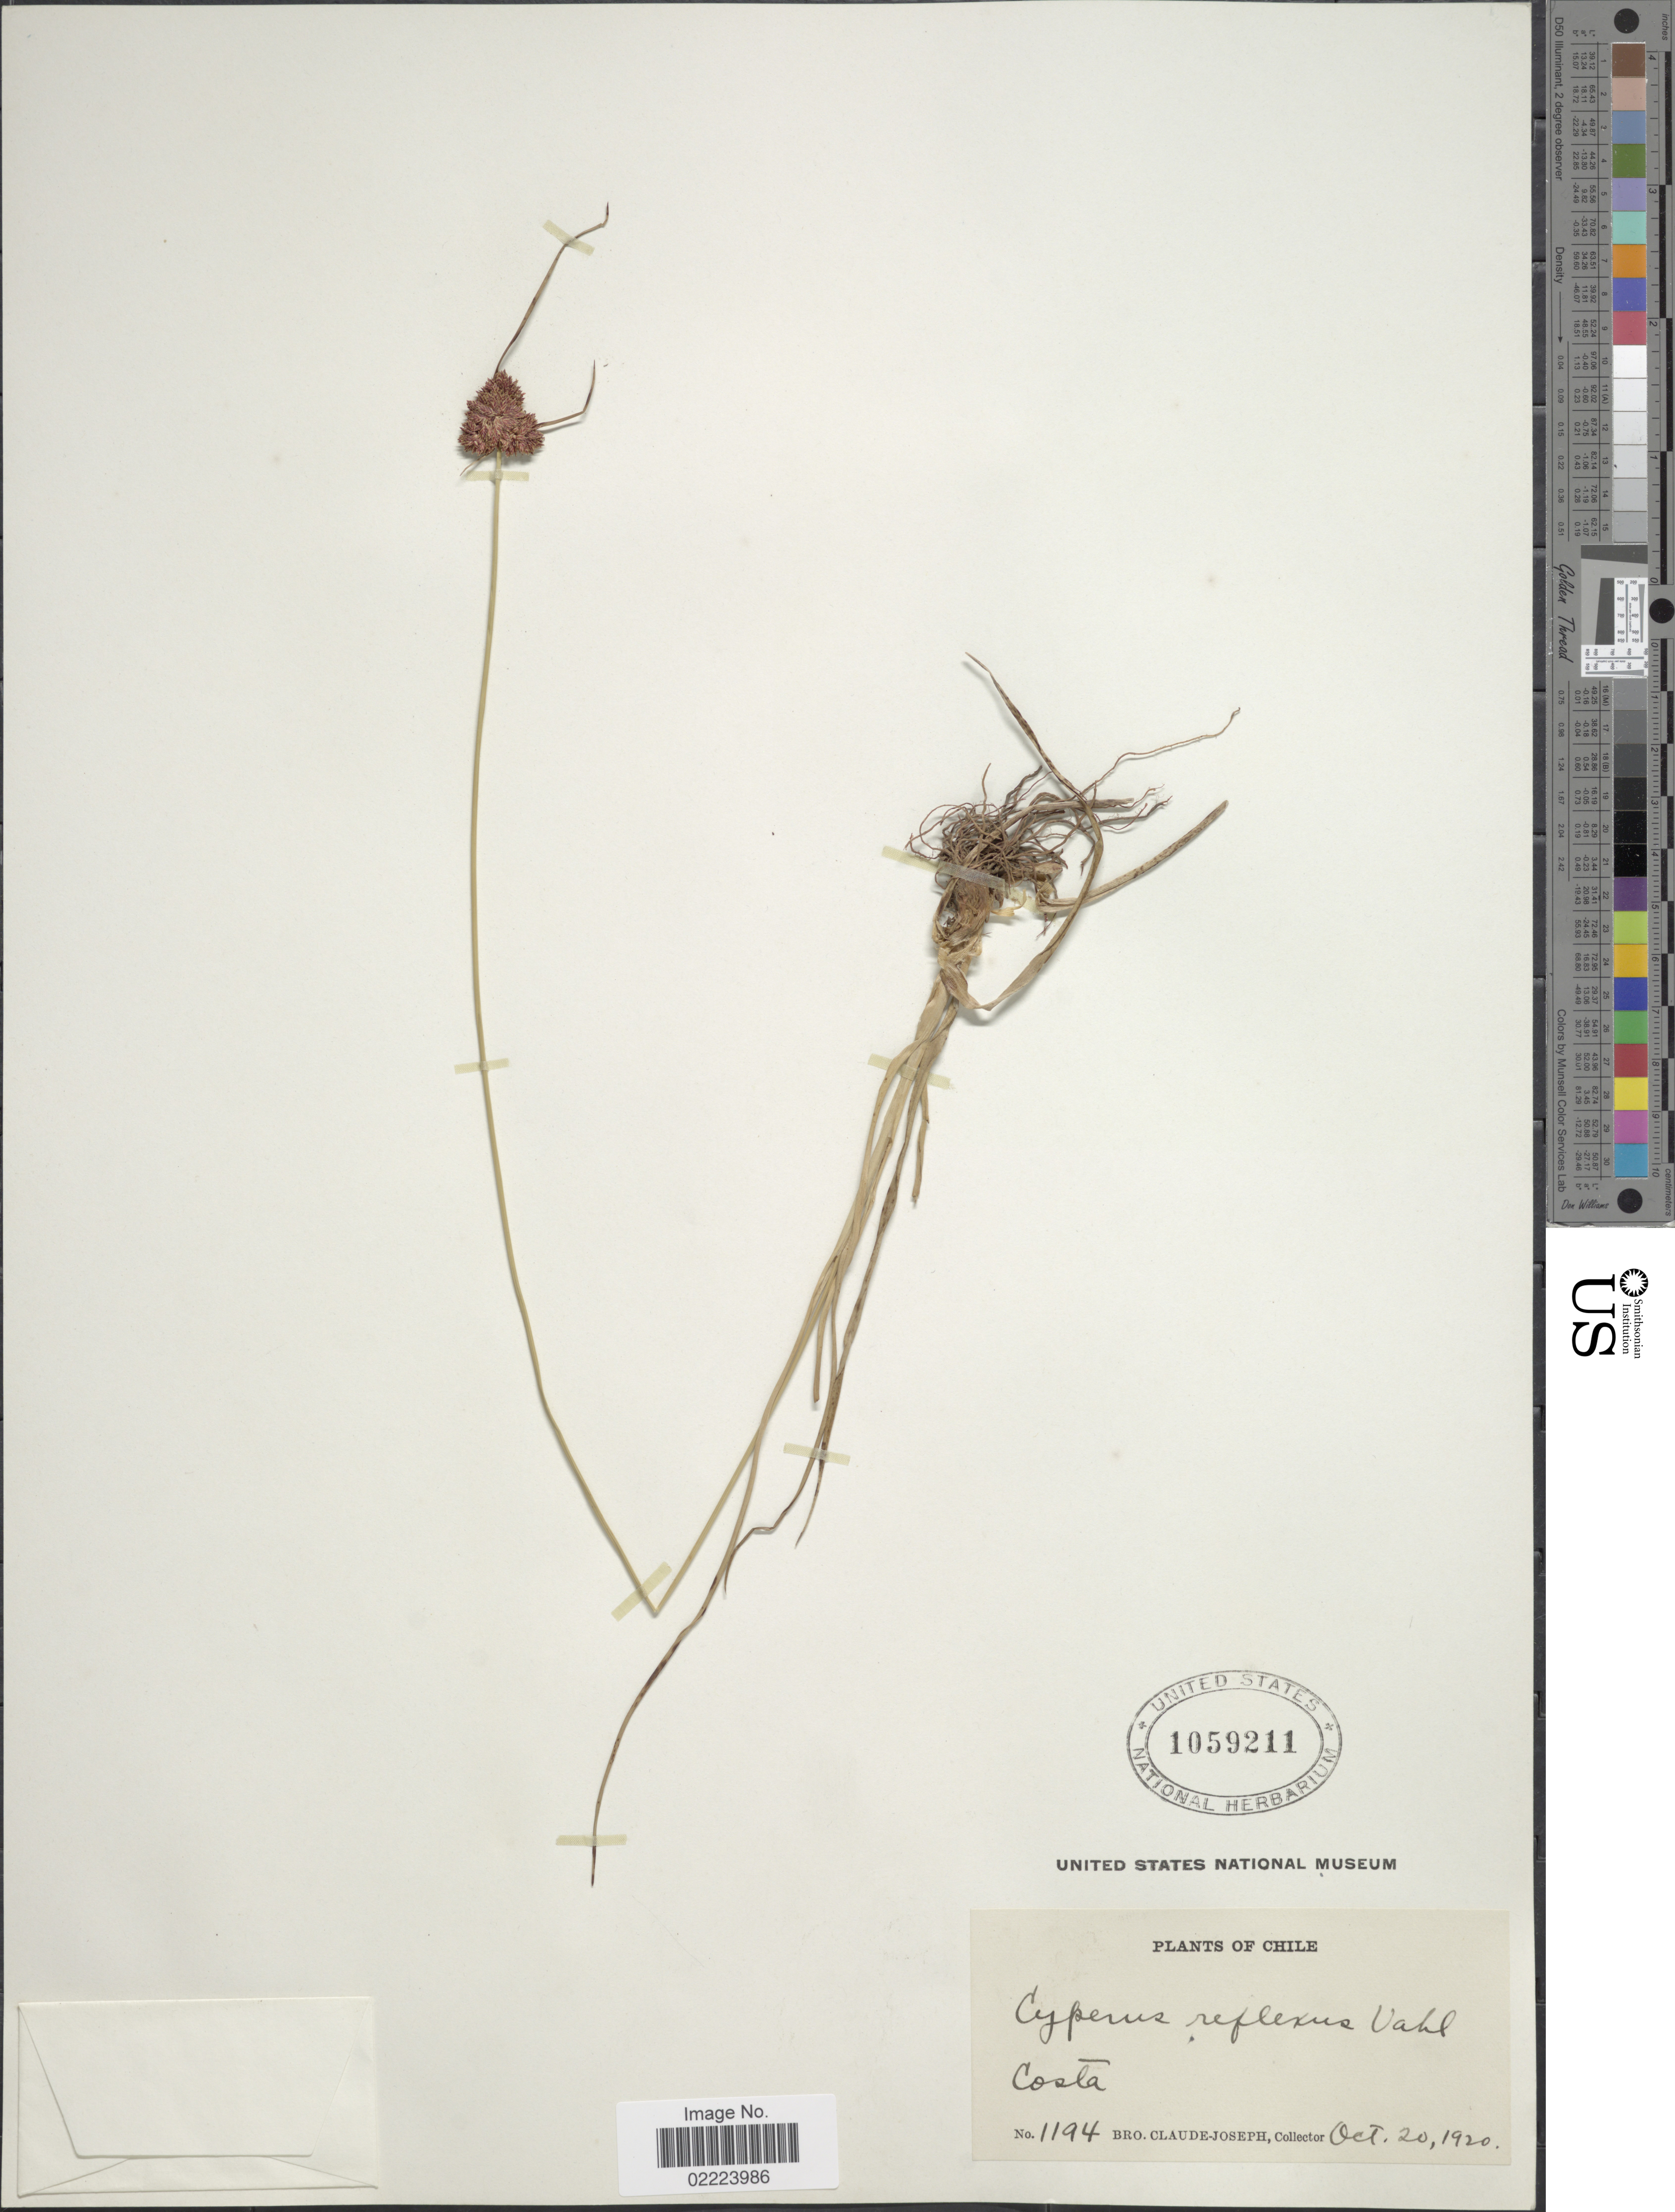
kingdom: Plantae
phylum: Tracheophyta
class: Liliopsida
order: Poales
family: Cyperaceae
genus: Cyperus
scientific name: Cyperus reflexus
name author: Vahl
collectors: Bro. Claude-Joseph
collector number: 1194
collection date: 1920-10-20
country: Chile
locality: Costa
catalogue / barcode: US 1059211